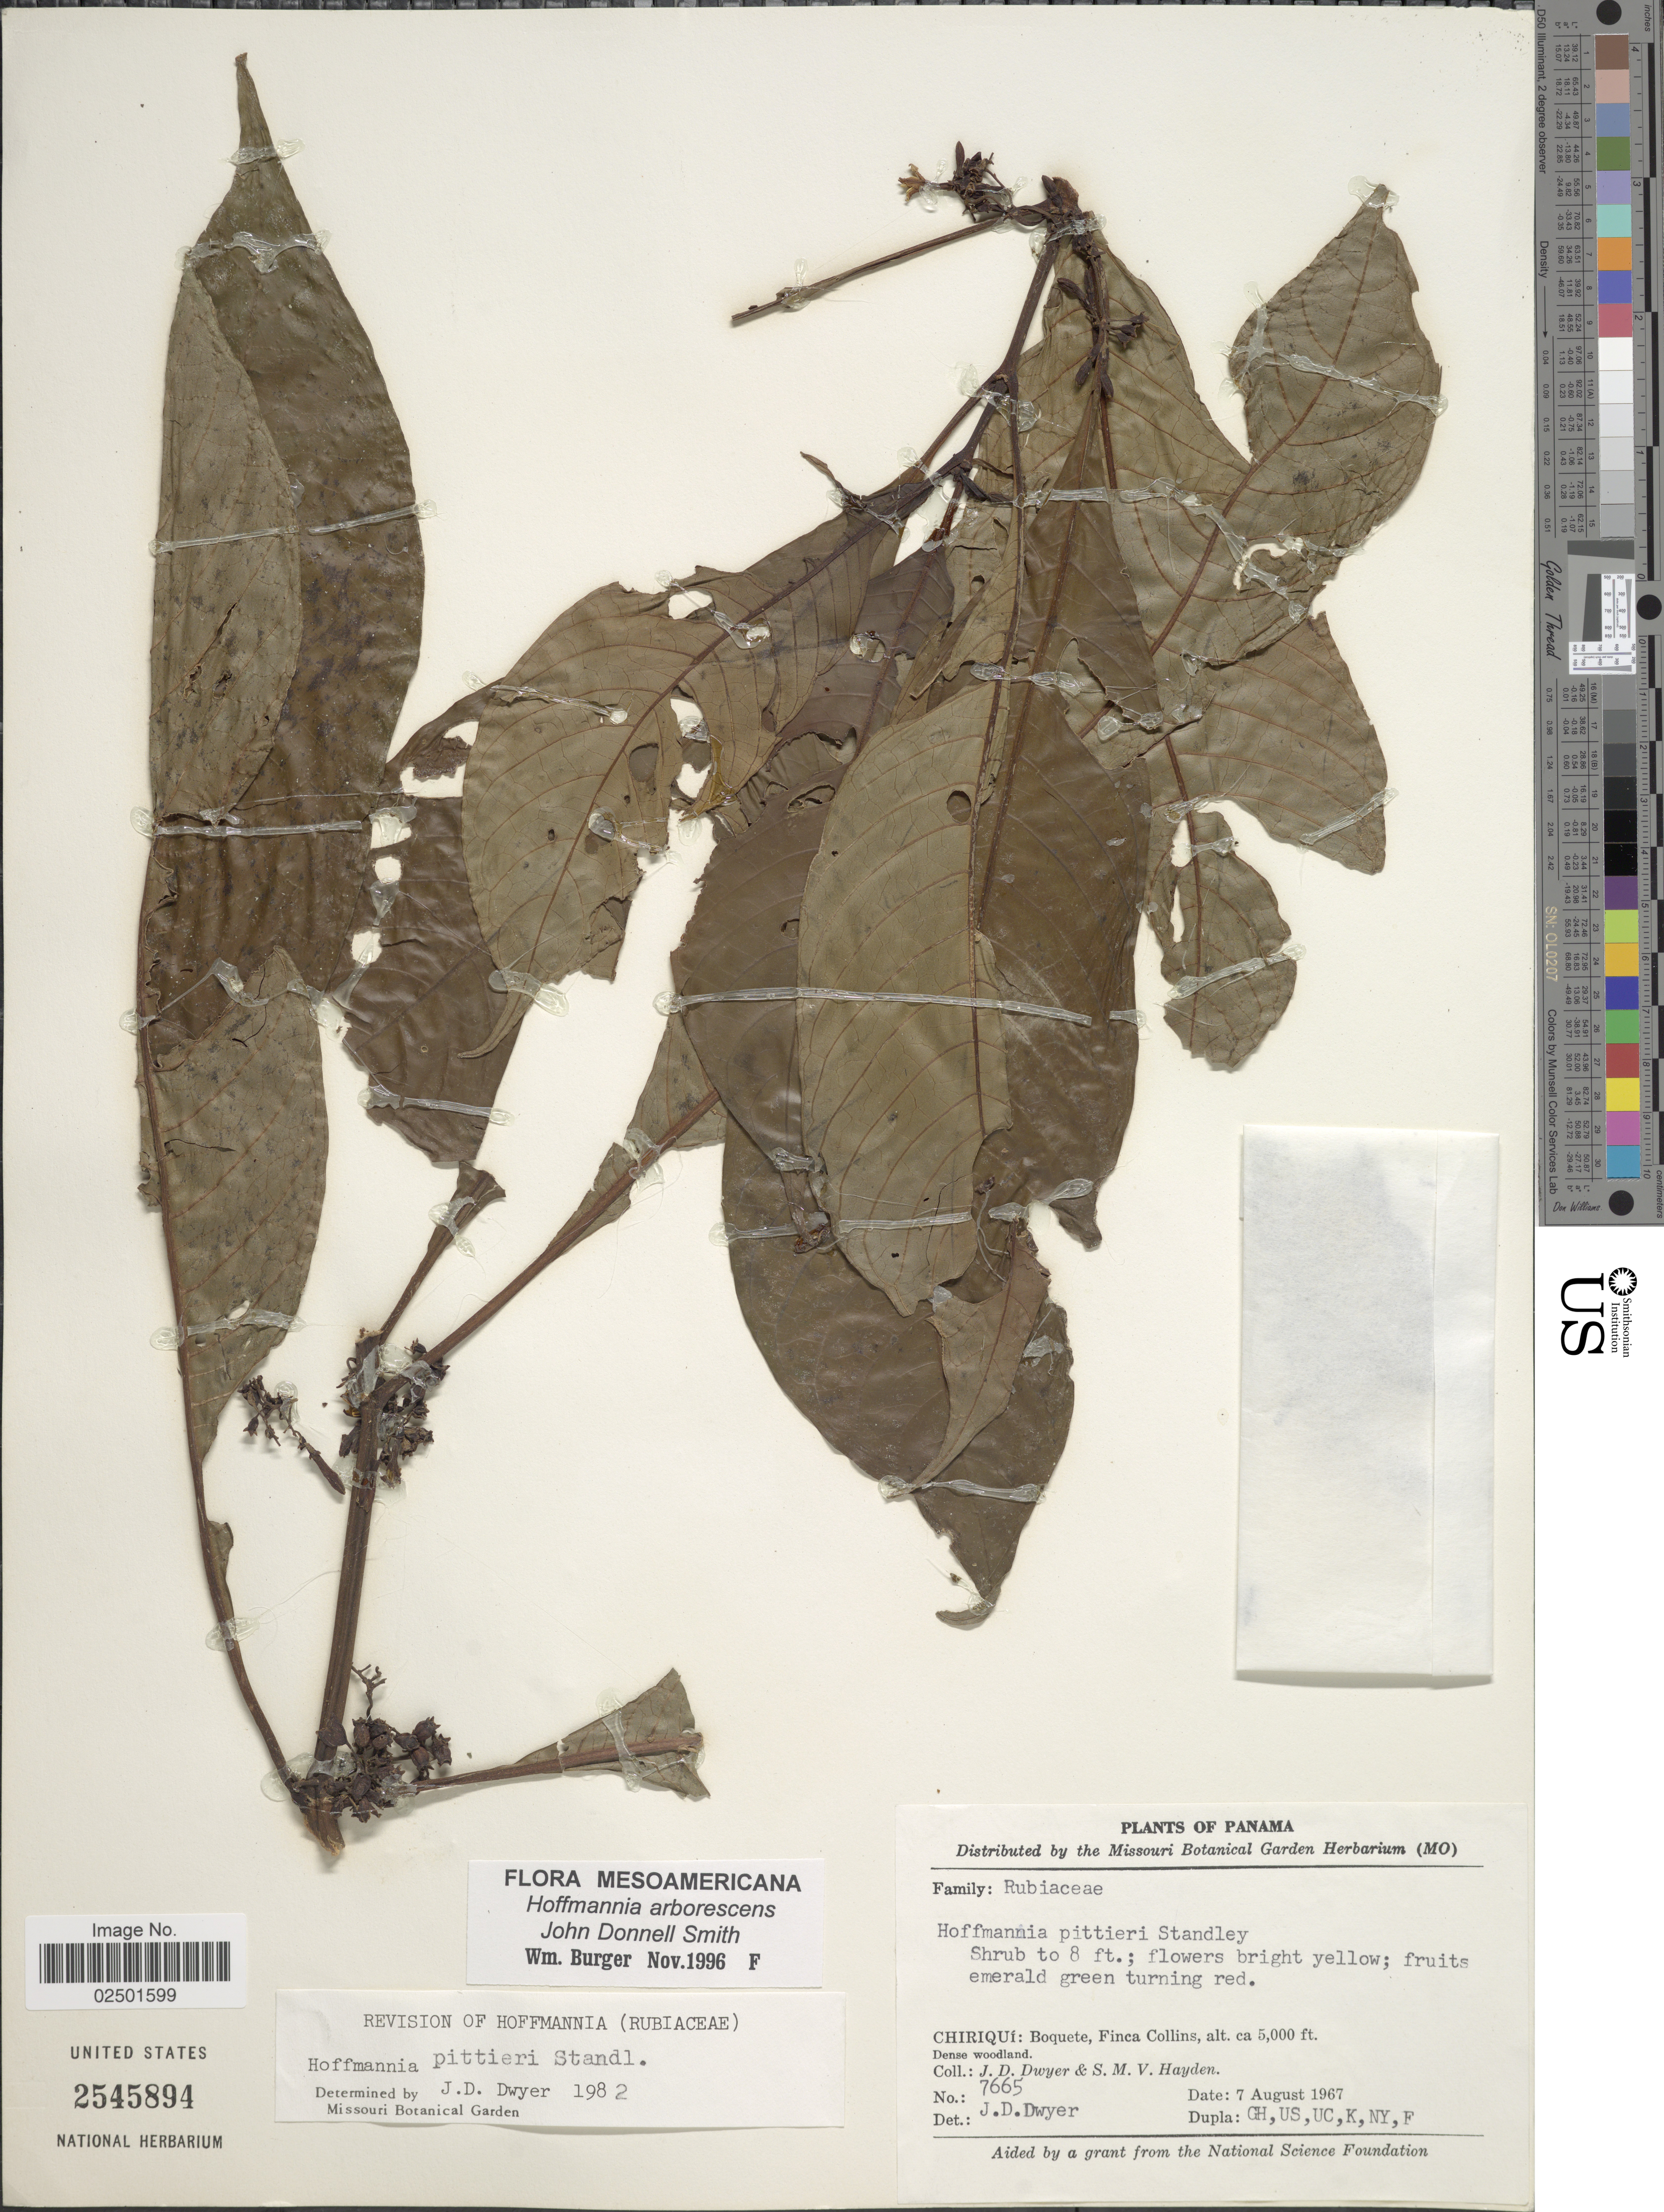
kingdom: Plantae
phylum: Tracheophyta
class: Magnoliopsida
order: Gentianales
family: Rubiaceae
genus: Hoffmannia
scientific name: Hoffmannia arborescens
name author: Donn. Sm.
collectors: J. D. Dwyer & S. M. Hayden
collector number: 7665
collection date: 1967-08-07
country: Panama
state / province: Chiriqui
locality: Boquete, Finca Collins. Dense woodland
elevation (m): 1524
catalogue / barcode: US 2545894